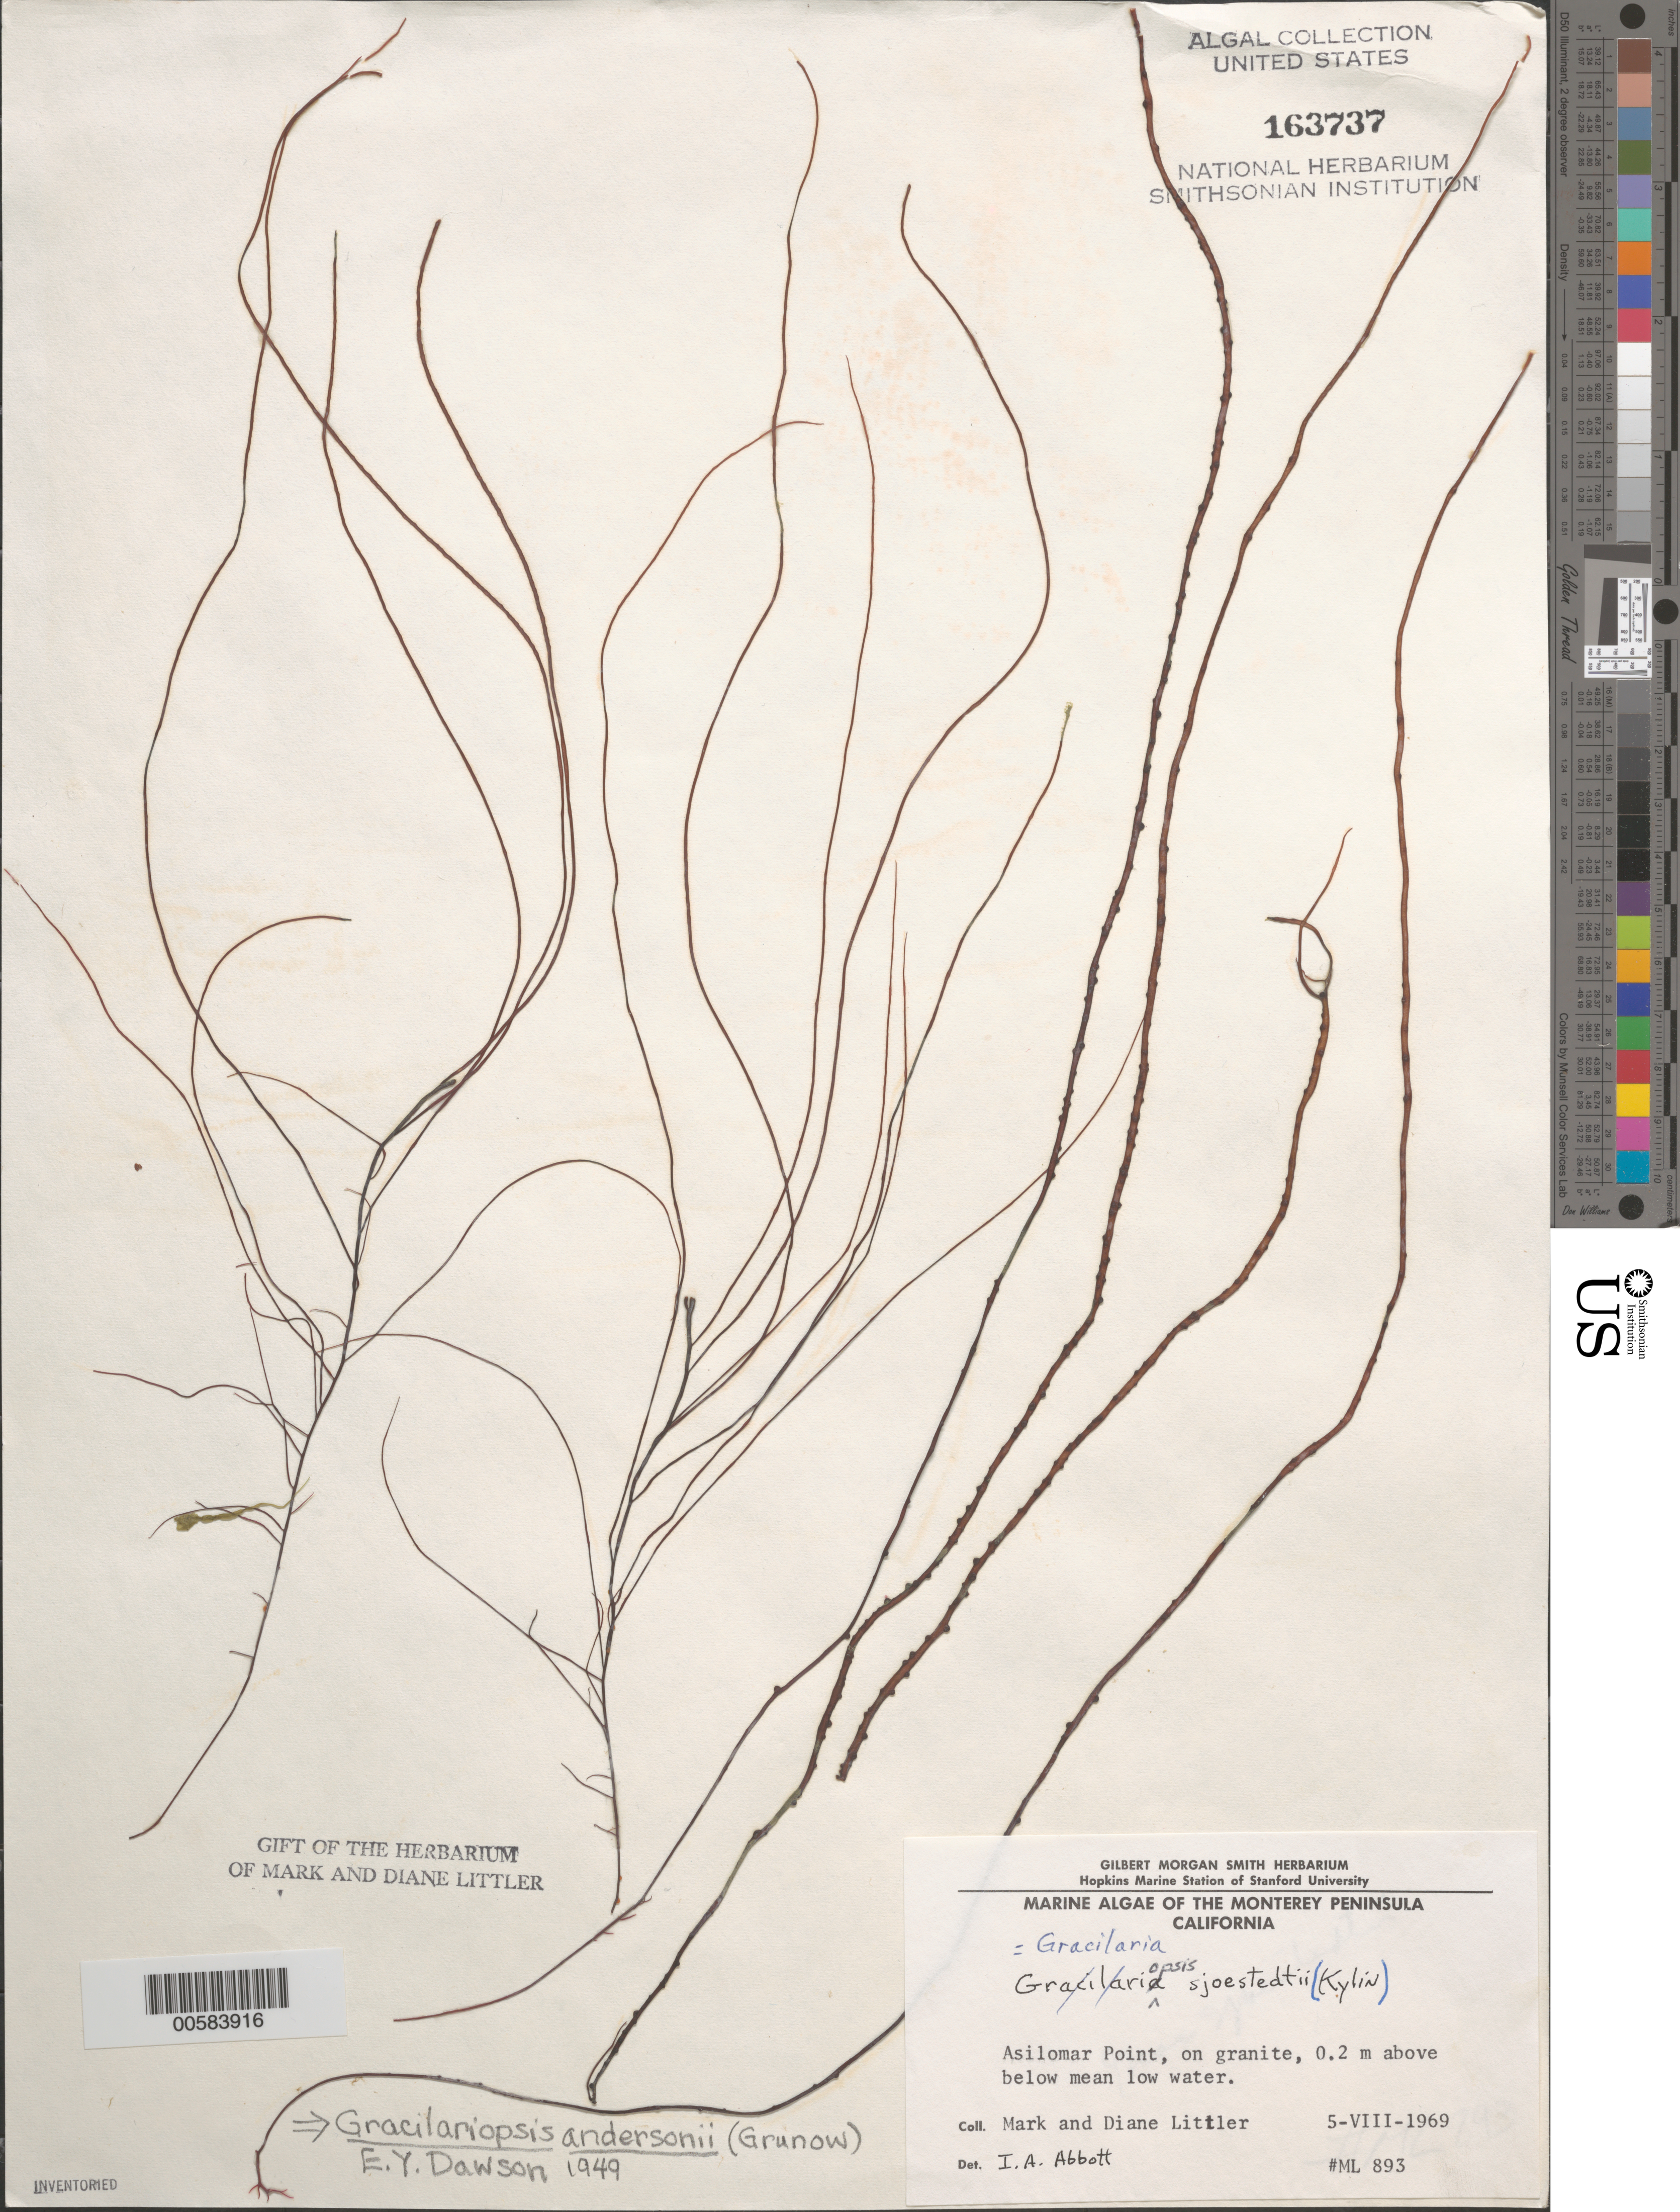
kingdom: Plantae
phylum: Rhodophyta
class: Florideophyceae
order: Gracilariales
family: Gracilariaceae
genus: Gracilariopsis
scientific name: Gracilariopsis andersonii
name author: (Grunow) E.Y. Dawson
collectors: M. M. Littler & D. S. Littler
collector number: ML 893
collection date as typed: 05 Aug 1969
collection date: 1969-08-05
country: United States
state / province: California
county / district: Monterey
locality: Asilomar Point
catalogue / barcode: US 163737